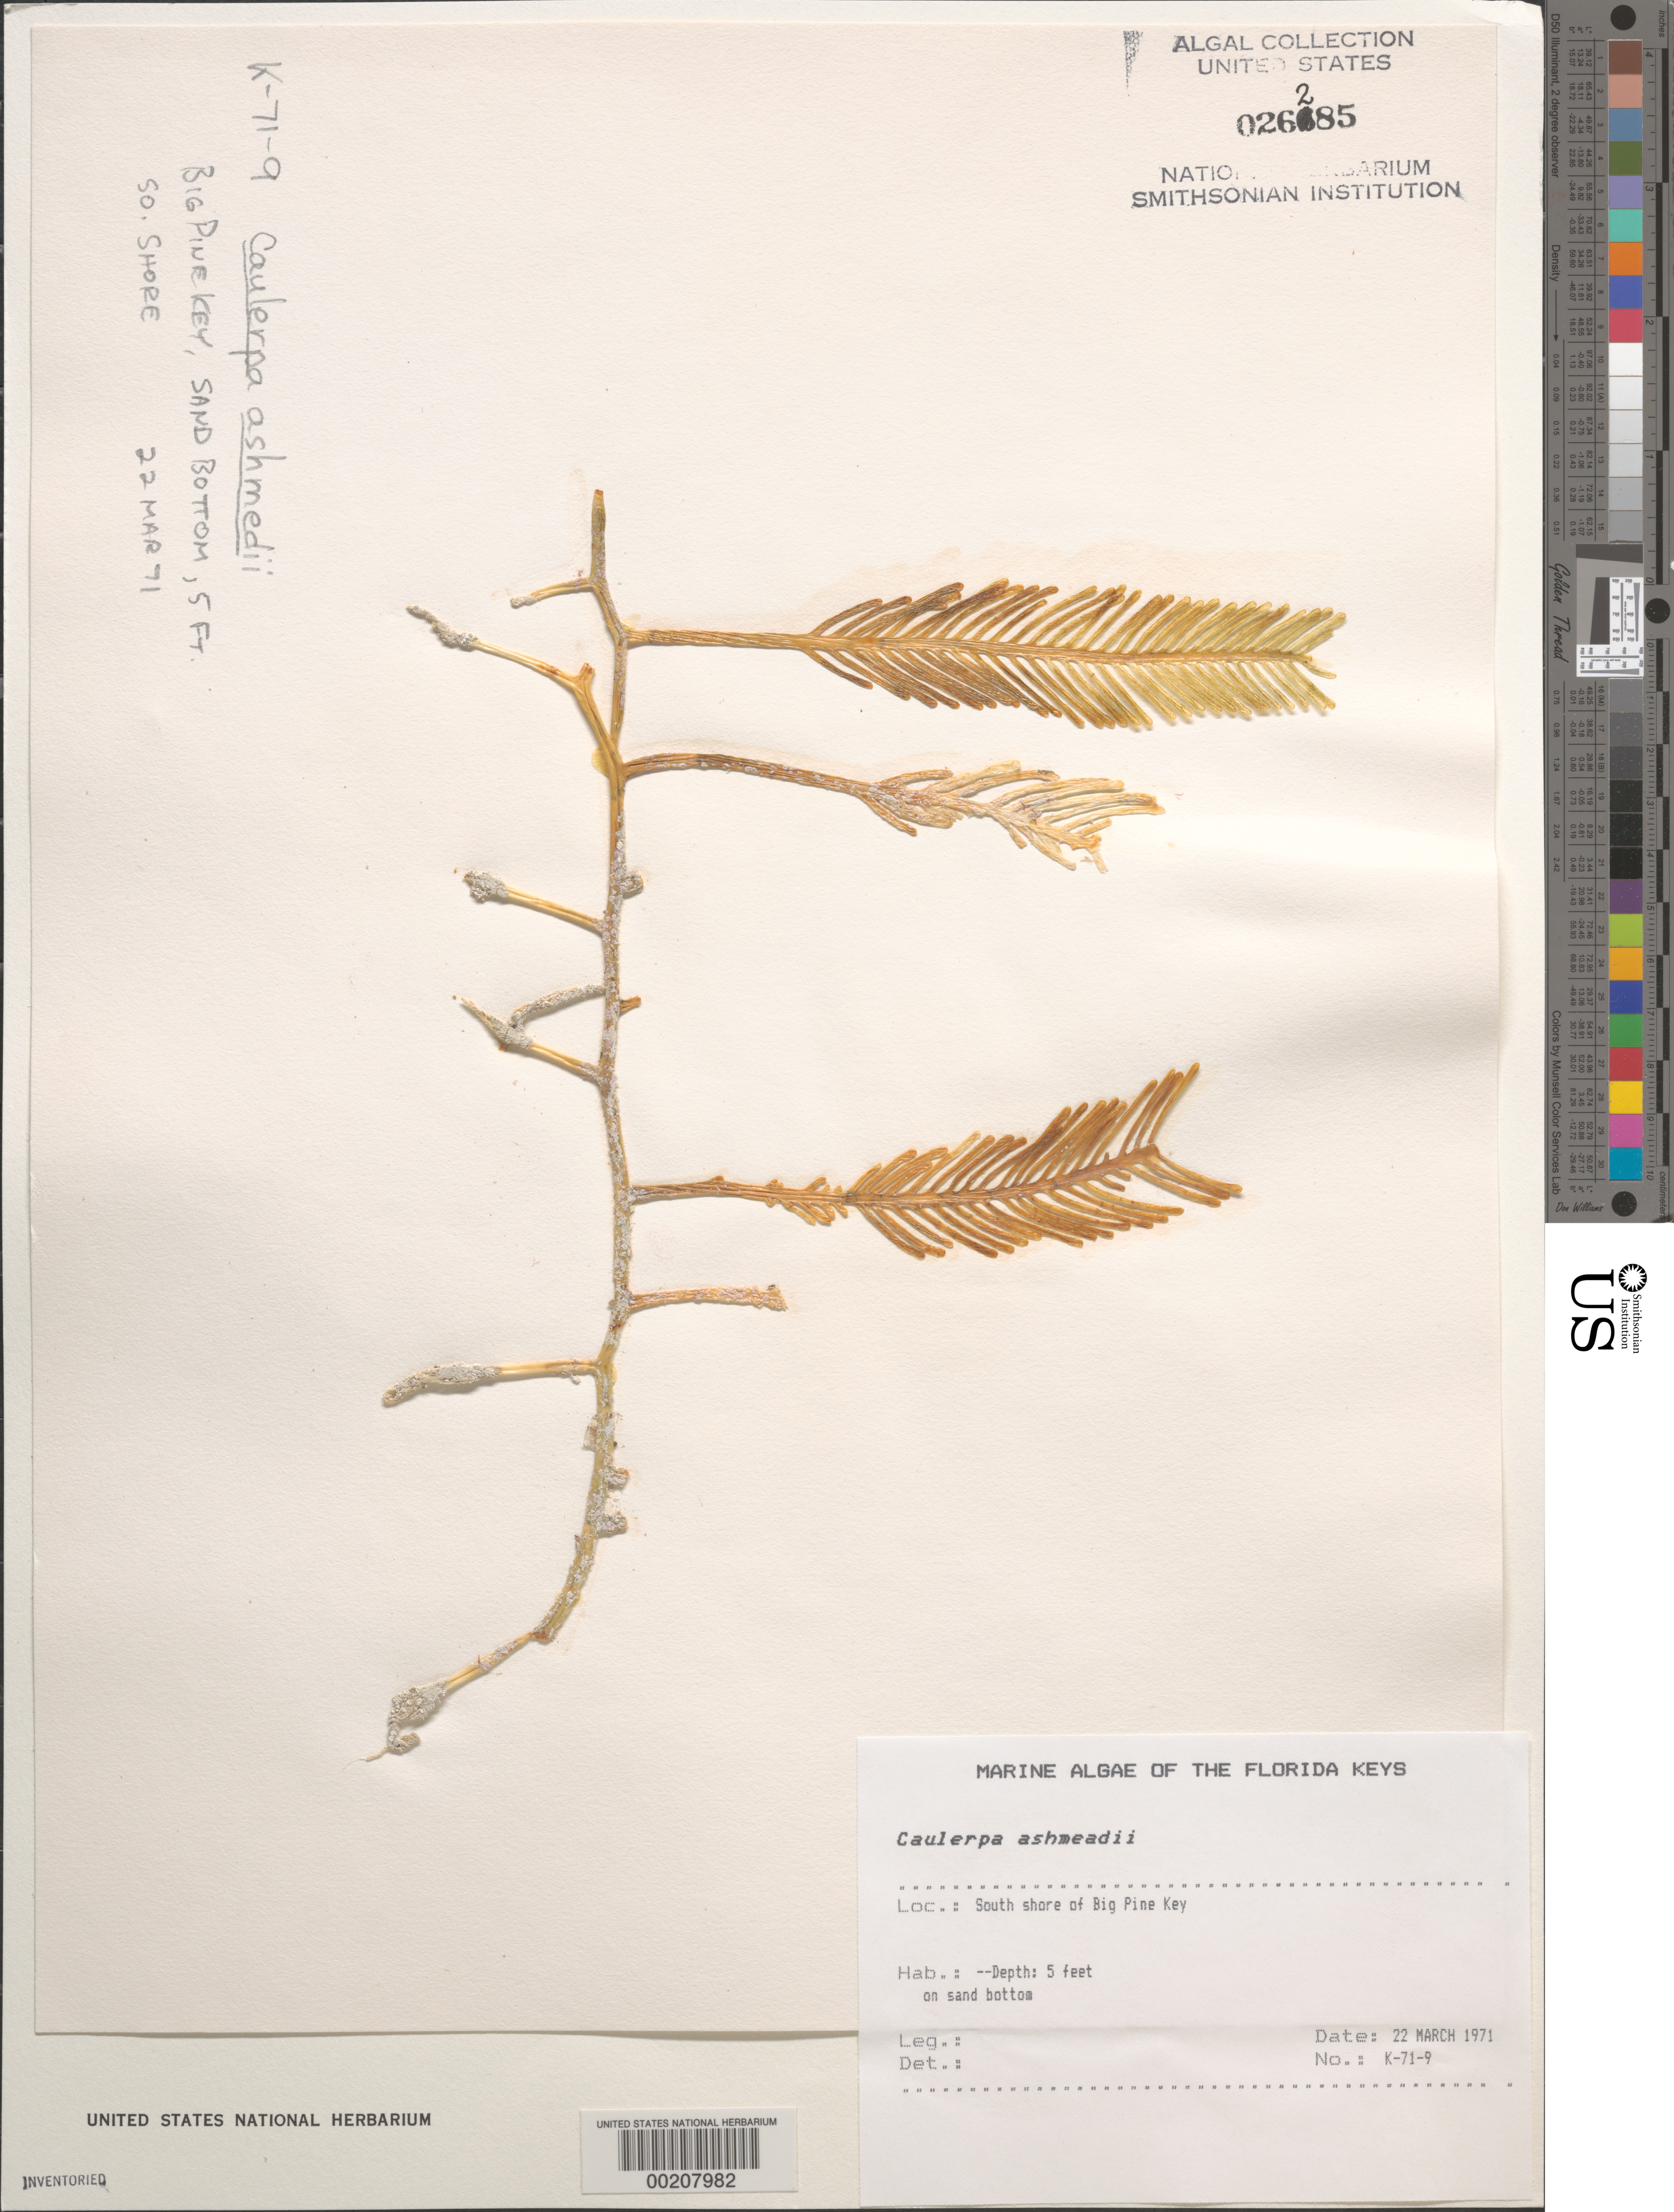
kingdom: Plantae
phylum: Chlorophyta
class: Ulvophyceae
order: Bryopsidales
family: Caulerpaceae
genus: Caulerpa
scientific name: Caulerpa ashmeadii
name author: Harv.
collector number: K-71-9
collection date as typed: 22 Mar 1971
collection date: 1971-03-22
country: United States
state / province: Florida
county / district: Monroe County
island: Big Pine Key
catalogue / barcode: US 26285